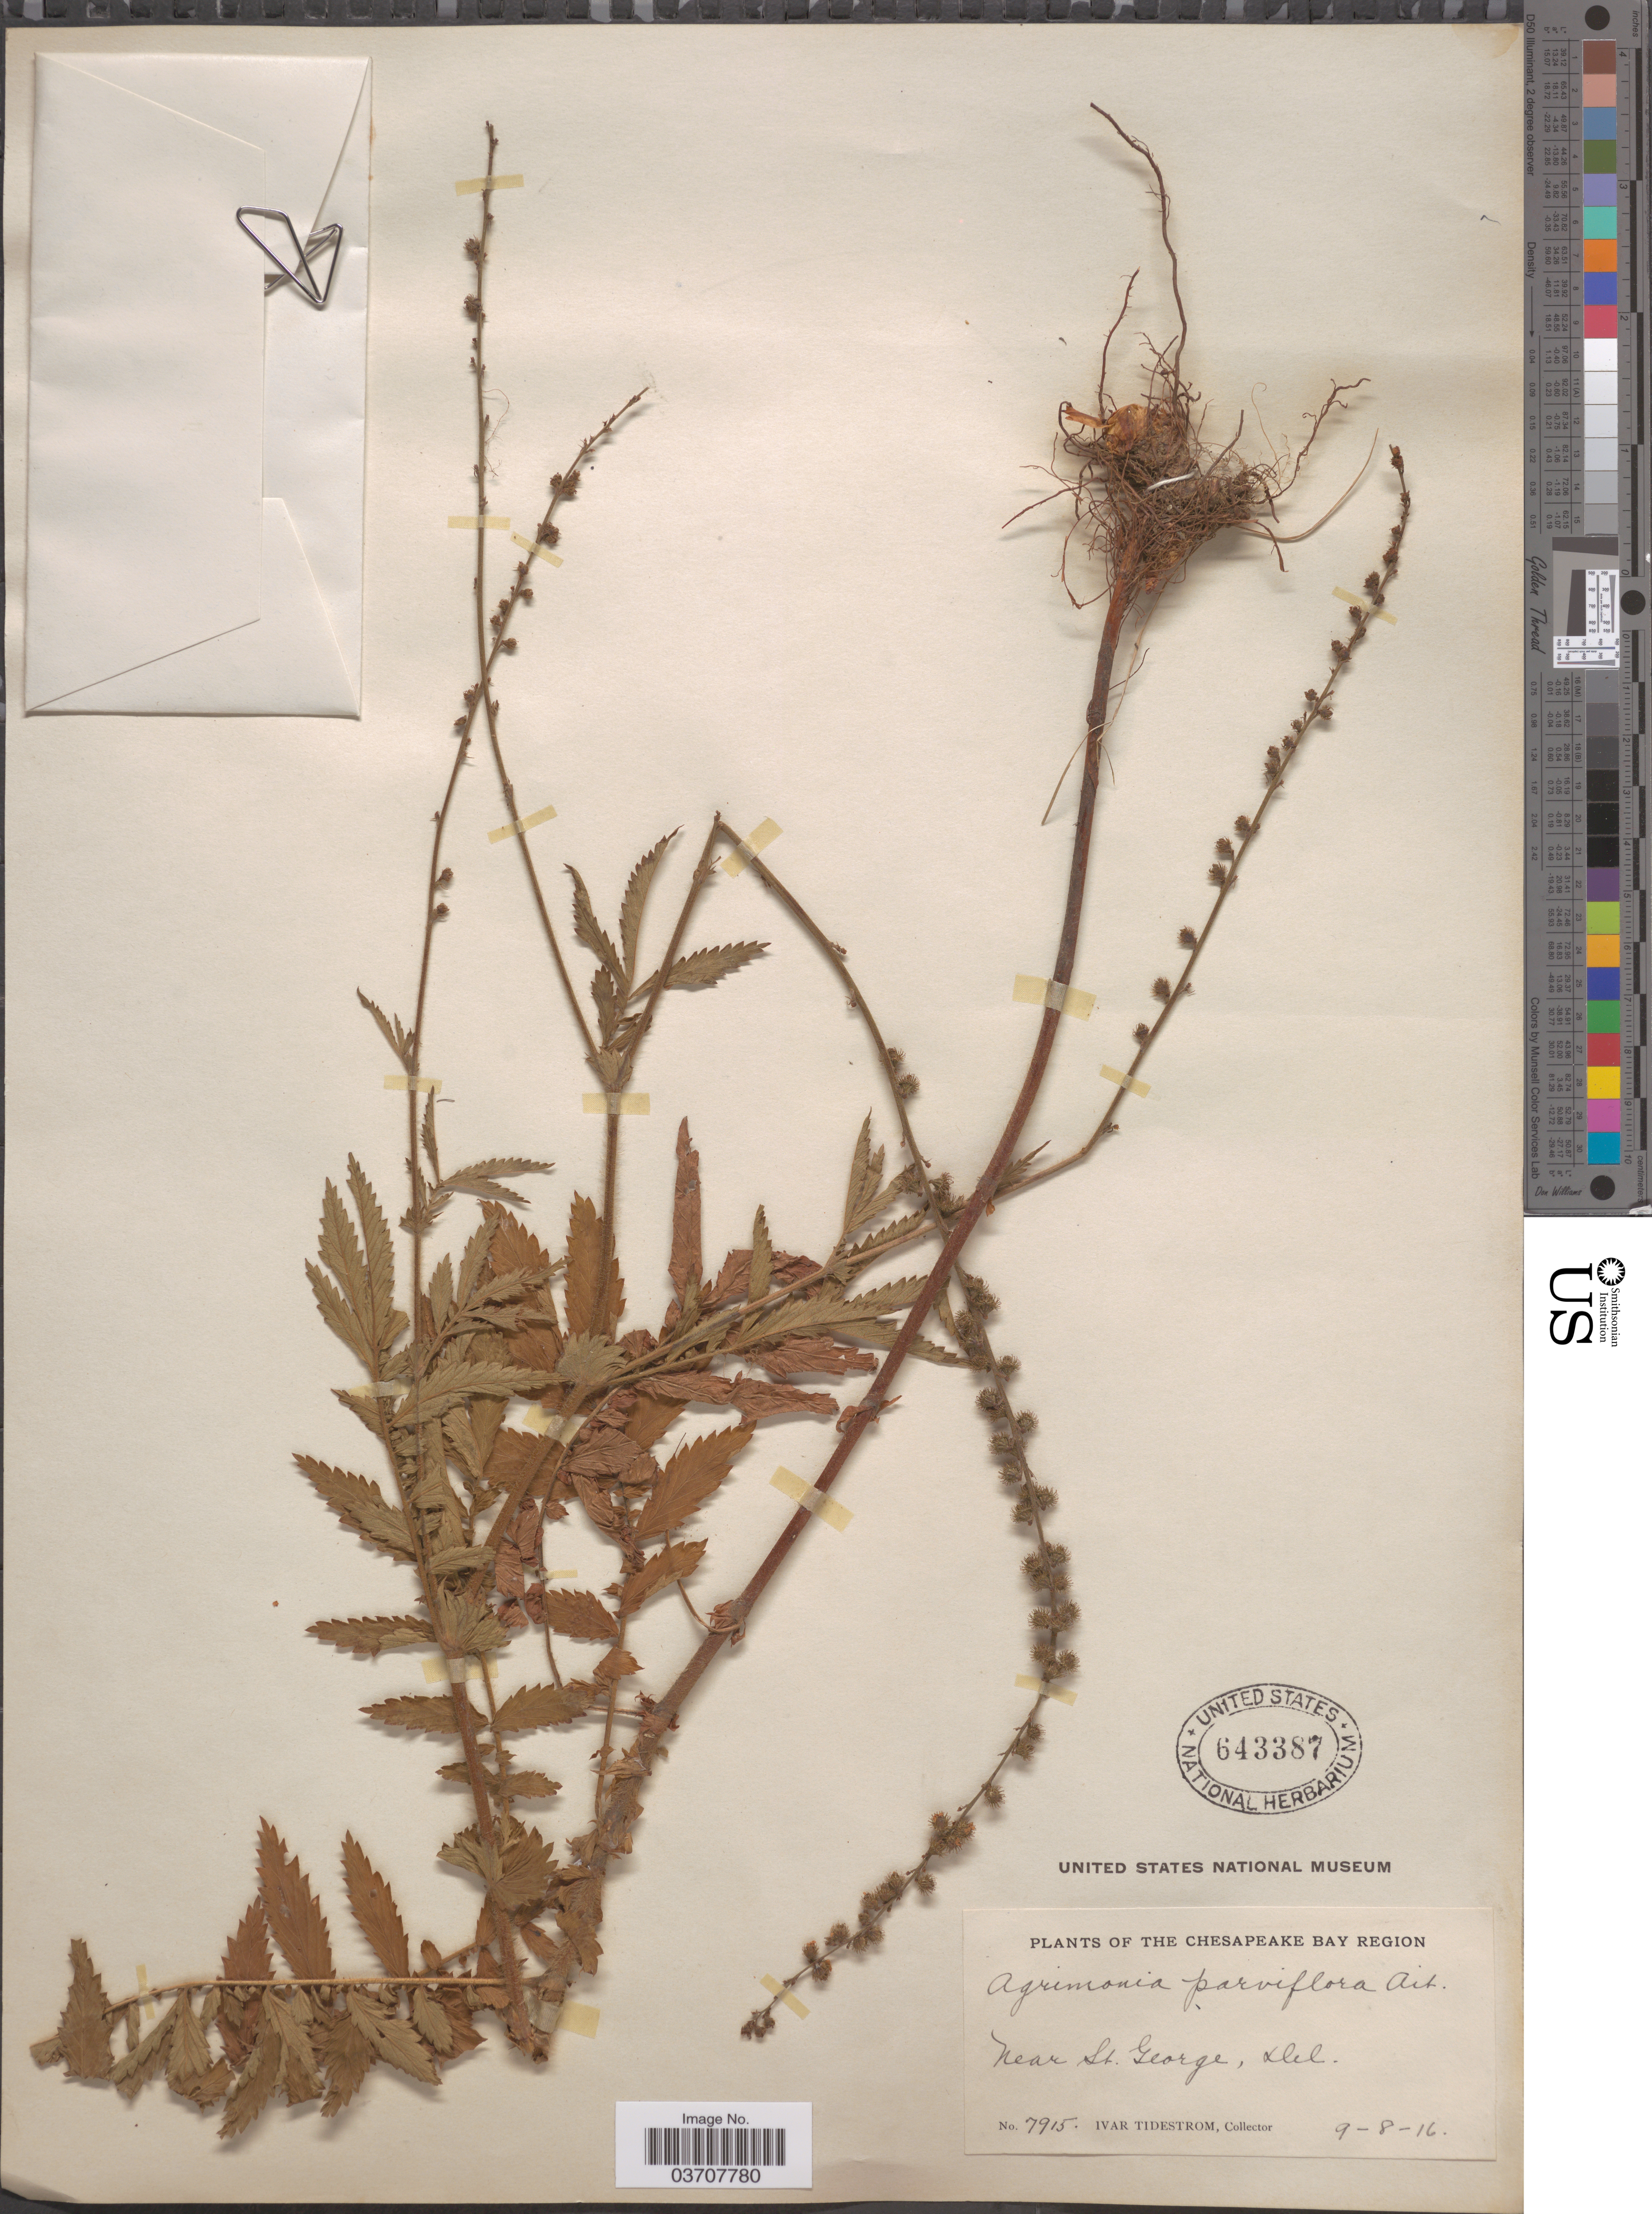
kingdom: Plantae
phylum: Tracheophyta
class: Magnoliopsida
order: Rosales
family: Rosaceae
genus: Agrimonia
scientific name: Agrimonia parviflora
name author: Aiton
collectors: I. F. Tidestrom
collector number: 7915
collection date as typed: Transcribed d/m/y: 8/9/16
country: United States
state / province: Delaware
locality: The Chesapeake Bay Region. Near St. George.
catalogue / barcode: US 643387